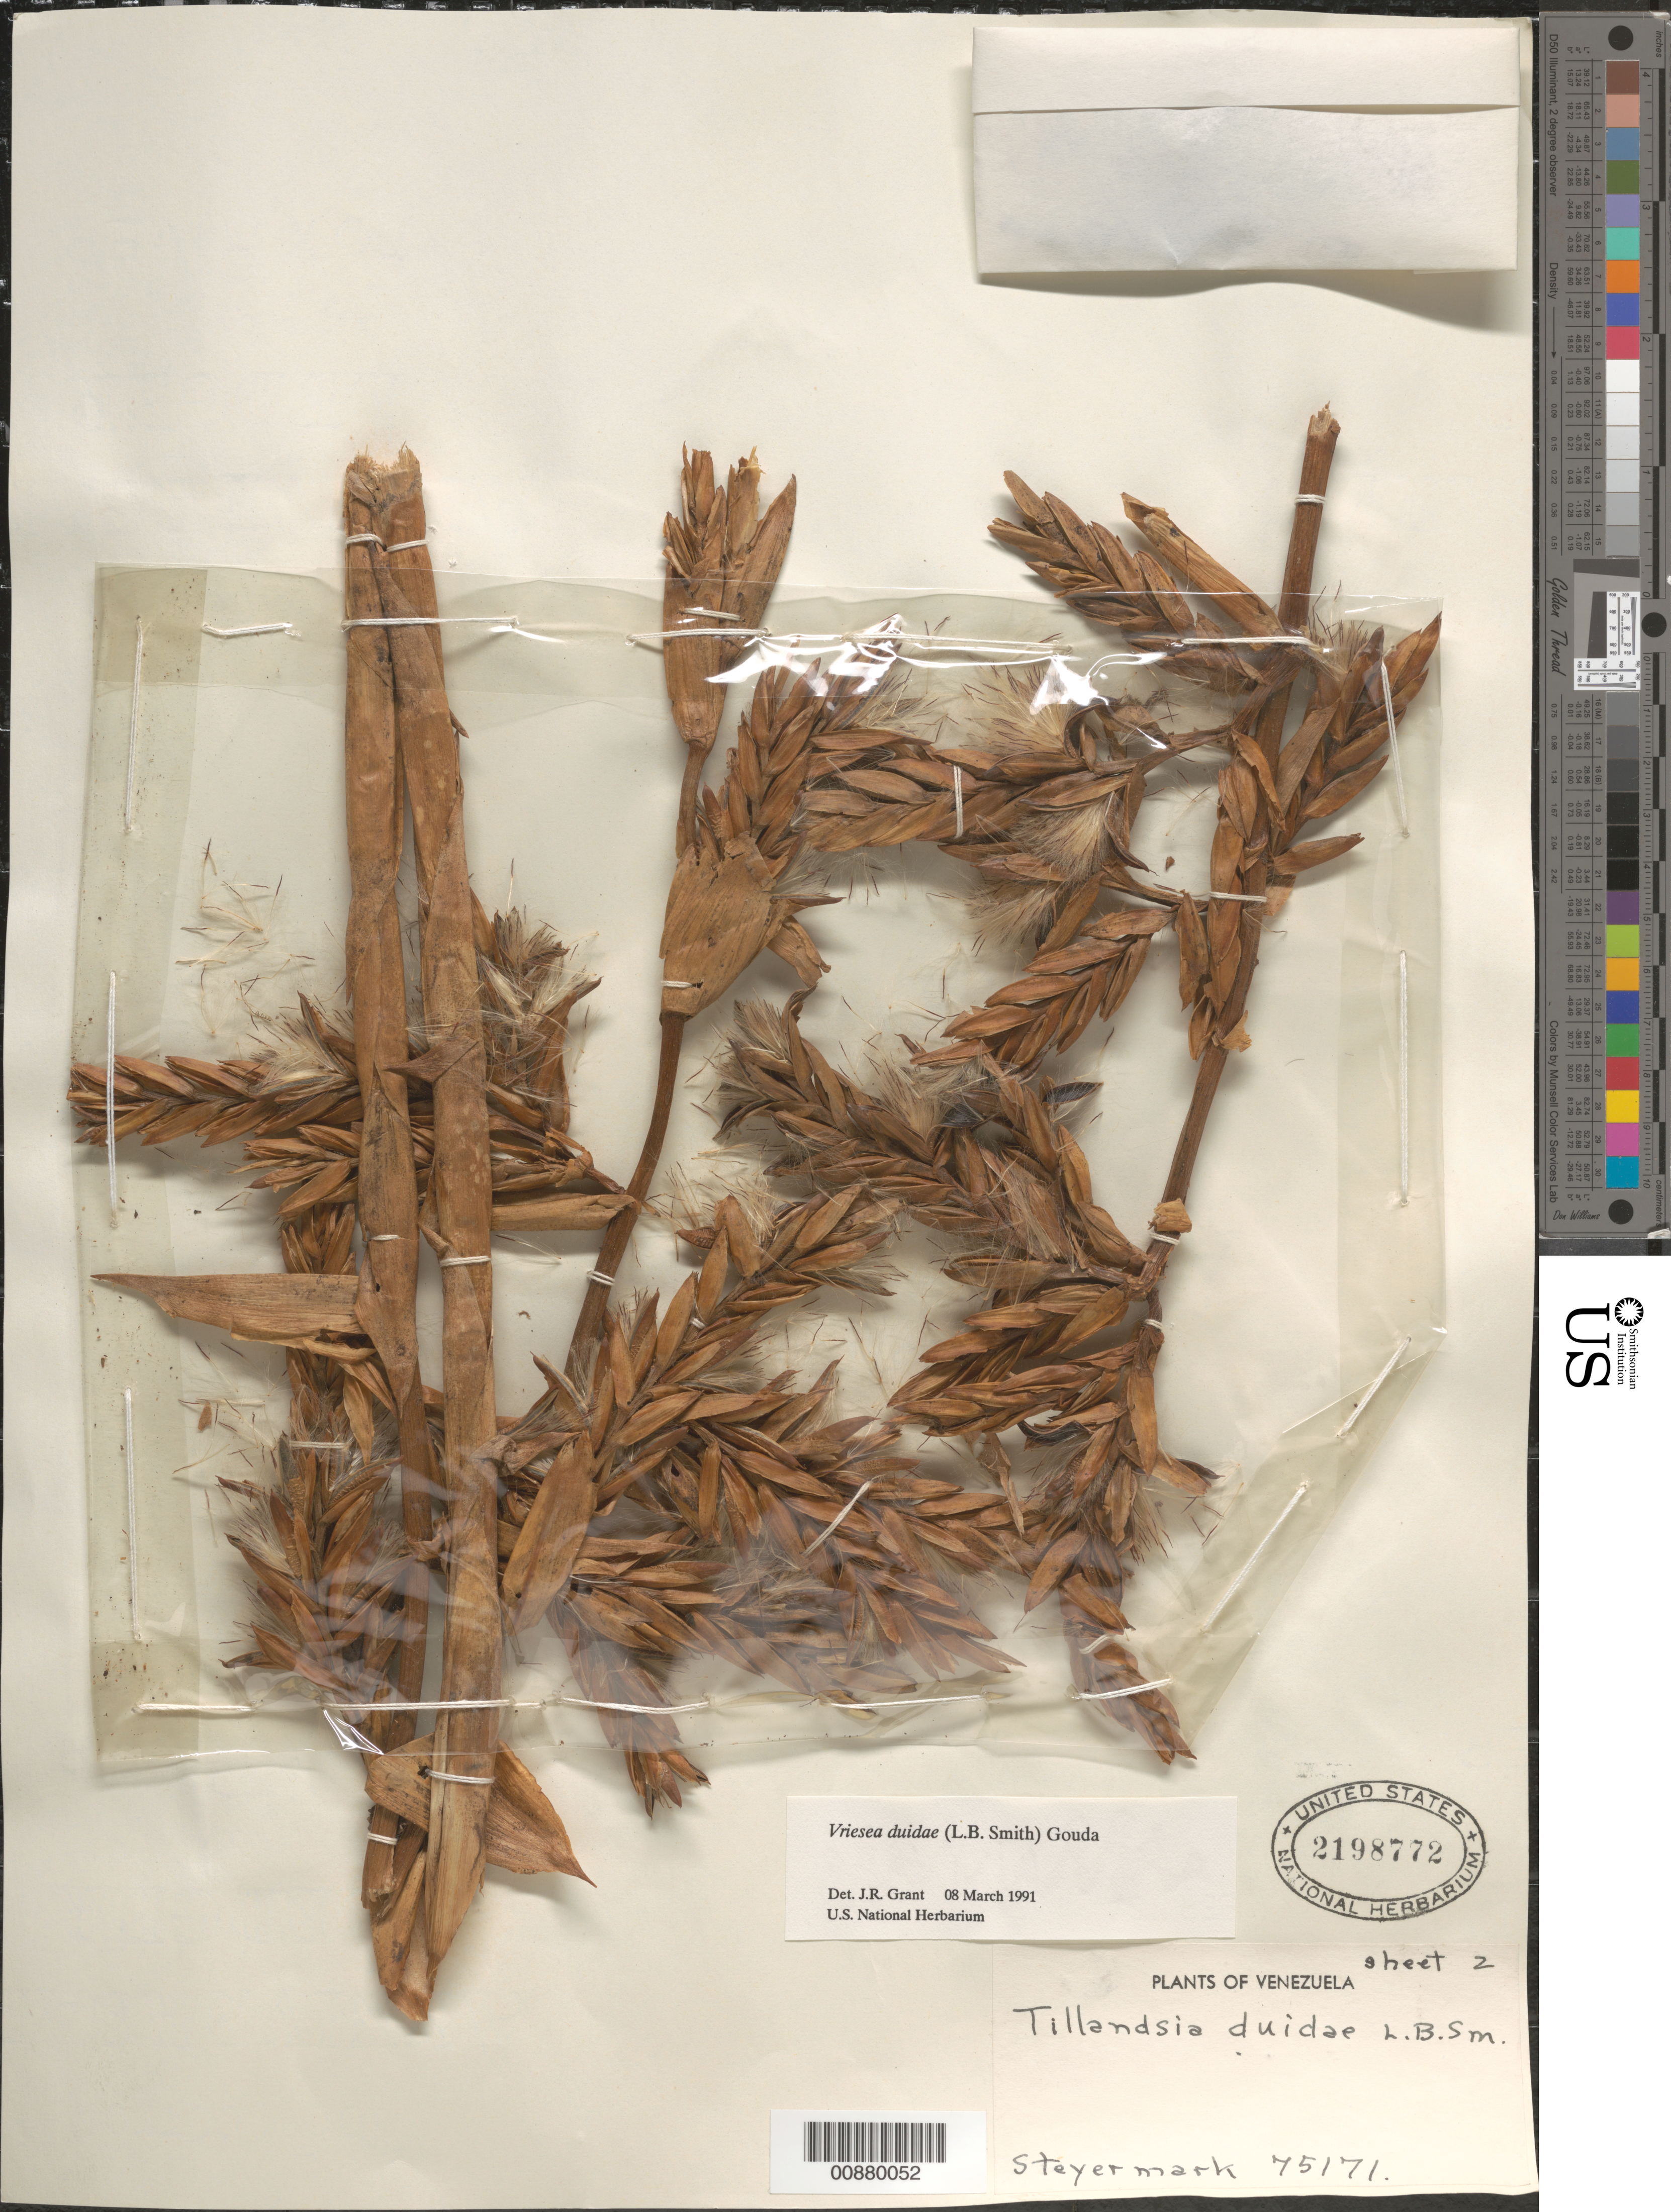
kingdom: Plantae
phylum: Tracheophyta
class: Liliopsida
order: Poales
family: Bromeliaceae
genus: Vriesea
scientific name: Vriesea duidae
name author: (L.B. Sm.) Gouda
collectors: Steyermark, --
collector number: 75171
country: Venezuela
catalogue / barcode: US 2198772